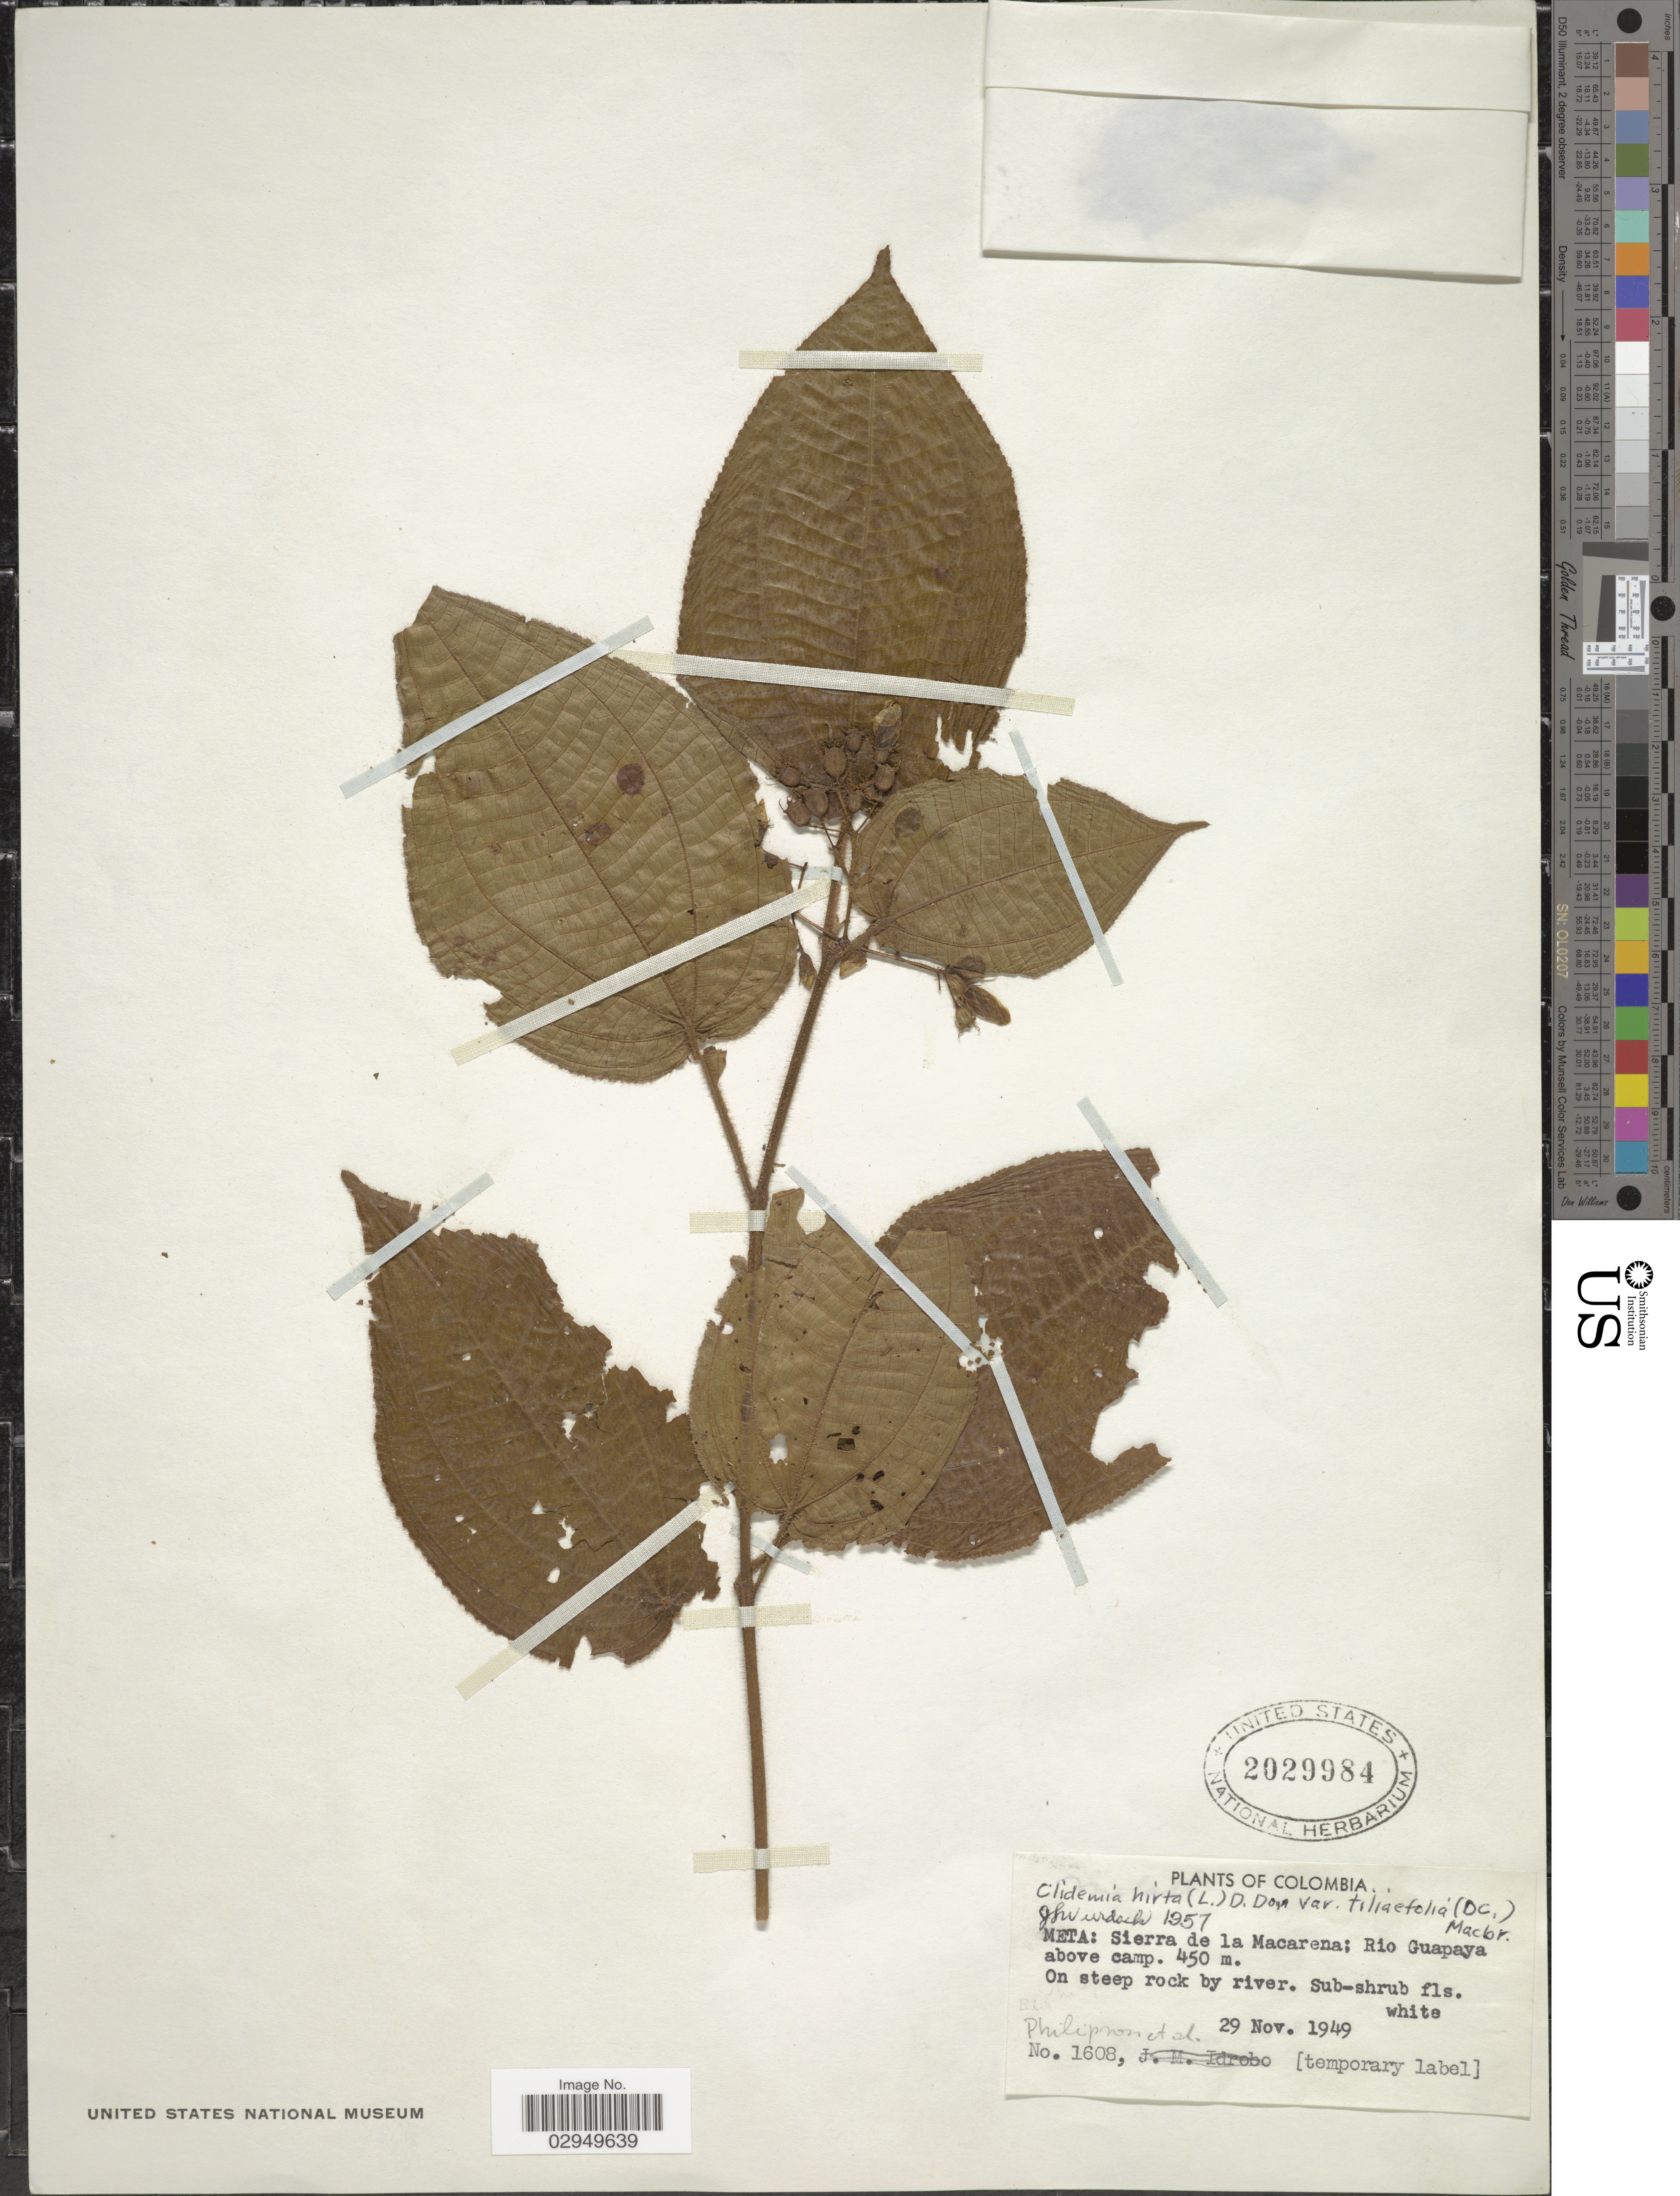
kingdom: Plantae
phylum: Tracheophyta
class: Magnoliopsida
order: Myrtales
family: Melastomataceae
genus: Clidemia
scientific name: Clidemia hirta var. tiliifolia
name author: (DC.) J.F. Macbr.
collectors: -. Philipson & et al.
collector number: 1608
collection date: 1949-11-29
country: Colombia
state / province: Meta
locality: Sierra de la Macarena; Rio Guapaya above camp.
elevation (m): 450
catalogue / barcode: US 2029984